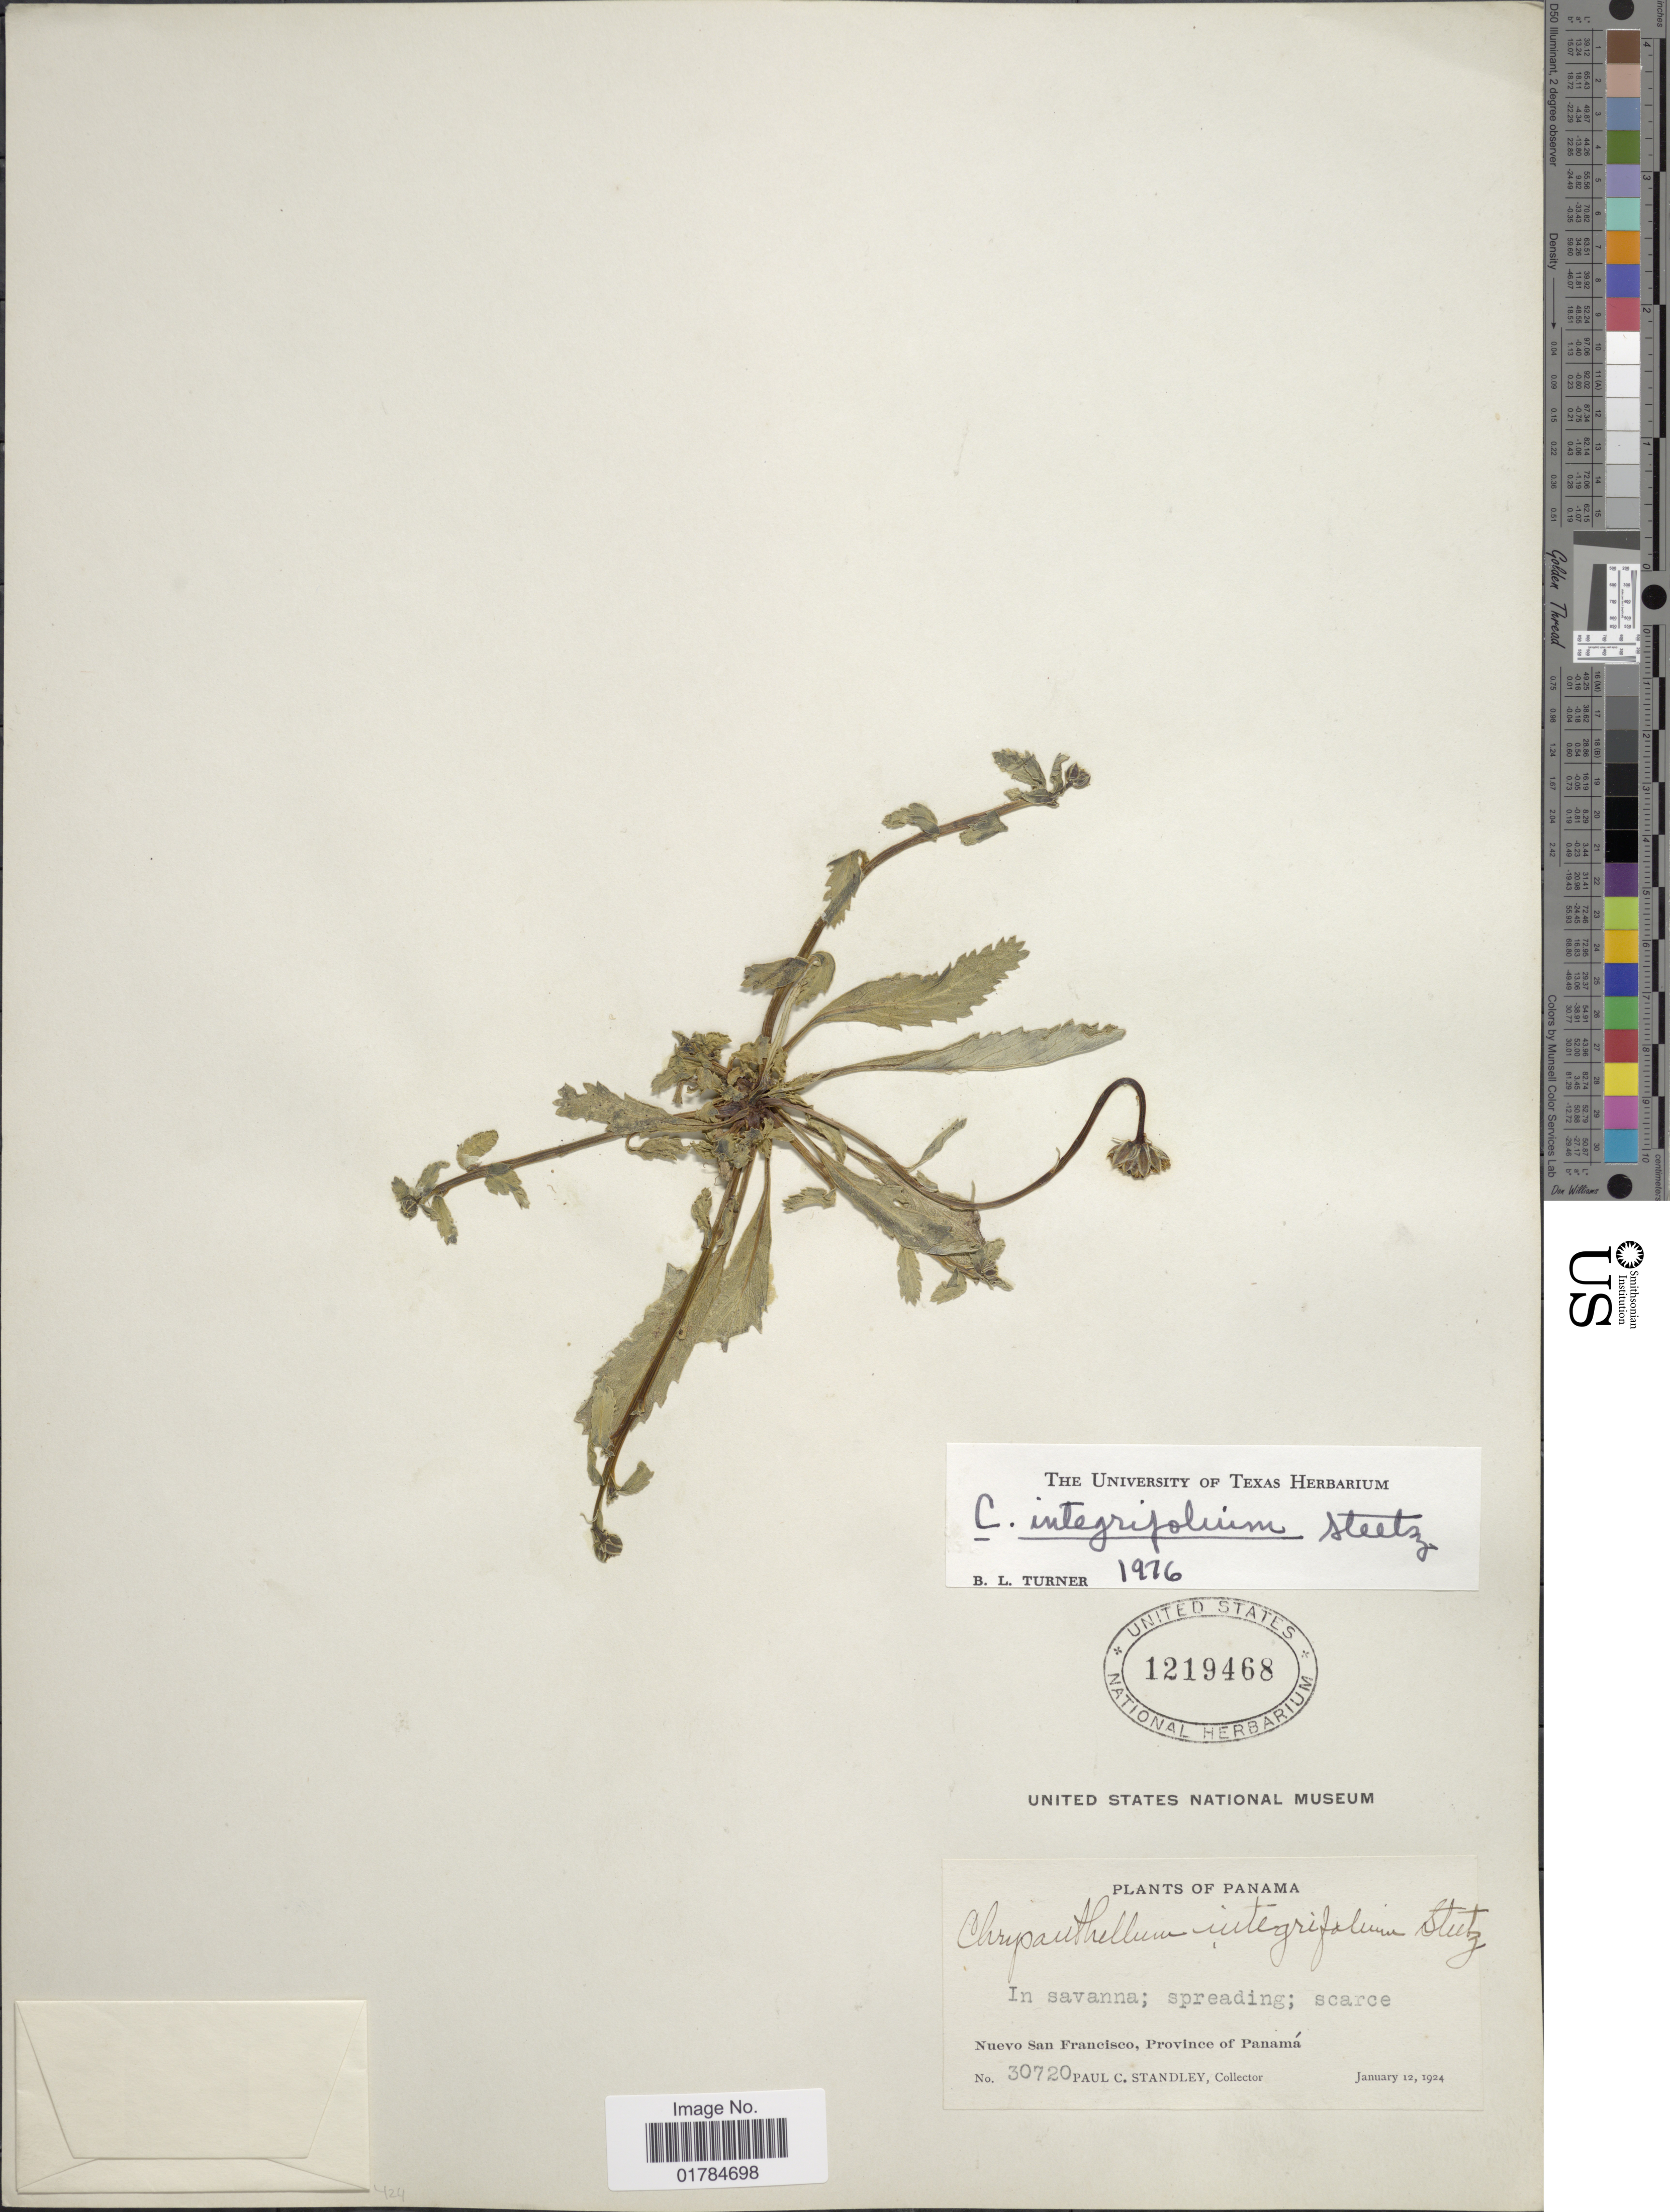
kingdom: Plantae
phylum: Tracheophyta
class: Magnoliopsida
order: Asterales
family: Asteraceae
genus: Chrysanthellum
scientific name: Chrysanthellum integrifolium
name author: Steetz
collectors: P. C. Standley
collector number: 30720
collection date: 1924-01-12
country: Panama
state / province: Panamá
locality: Nuevo San Francisco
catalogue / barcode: US 1219468